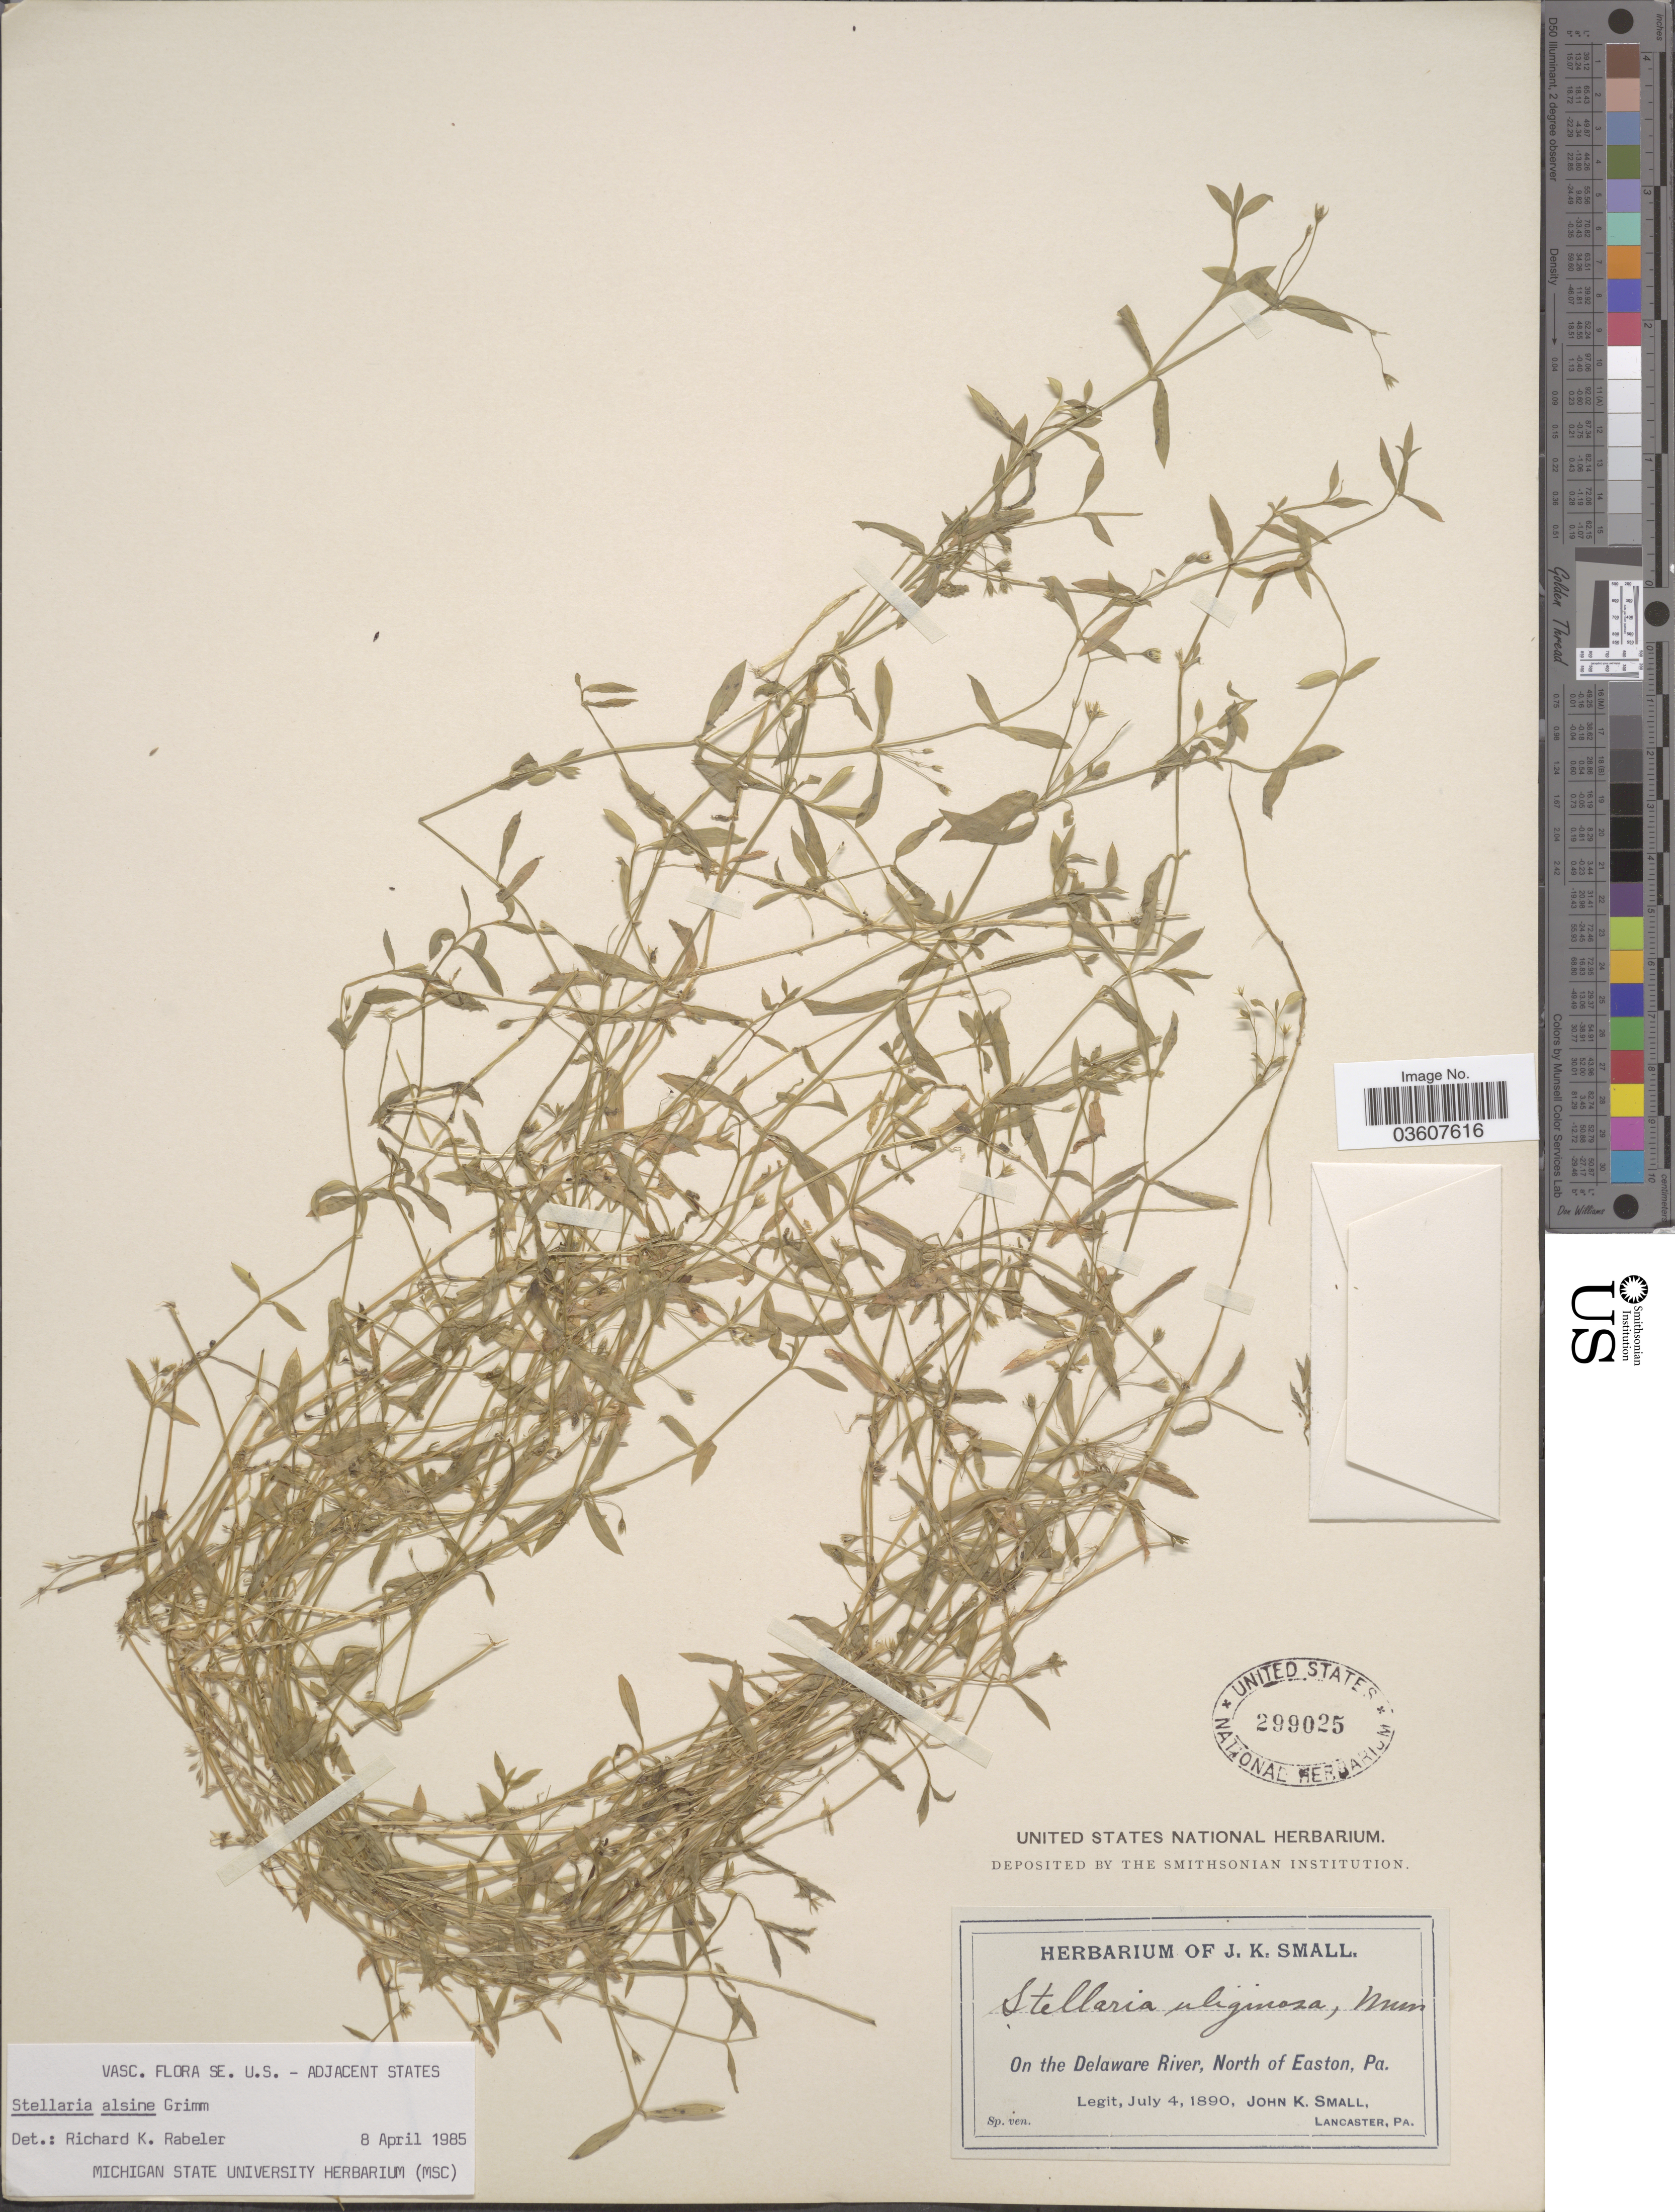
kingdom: Plantae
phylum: Tracheophyta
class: Magnoliopsida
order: Caryophyllales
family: Caryophyllaceae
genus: Stellaria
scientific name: Stellaria alsine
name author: Grimm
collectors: J. K. Small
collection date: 1890-07-04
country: United States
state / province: Pennsylvania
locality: On the Delaware River, North of Easton, Pa.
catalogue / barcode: US 299025